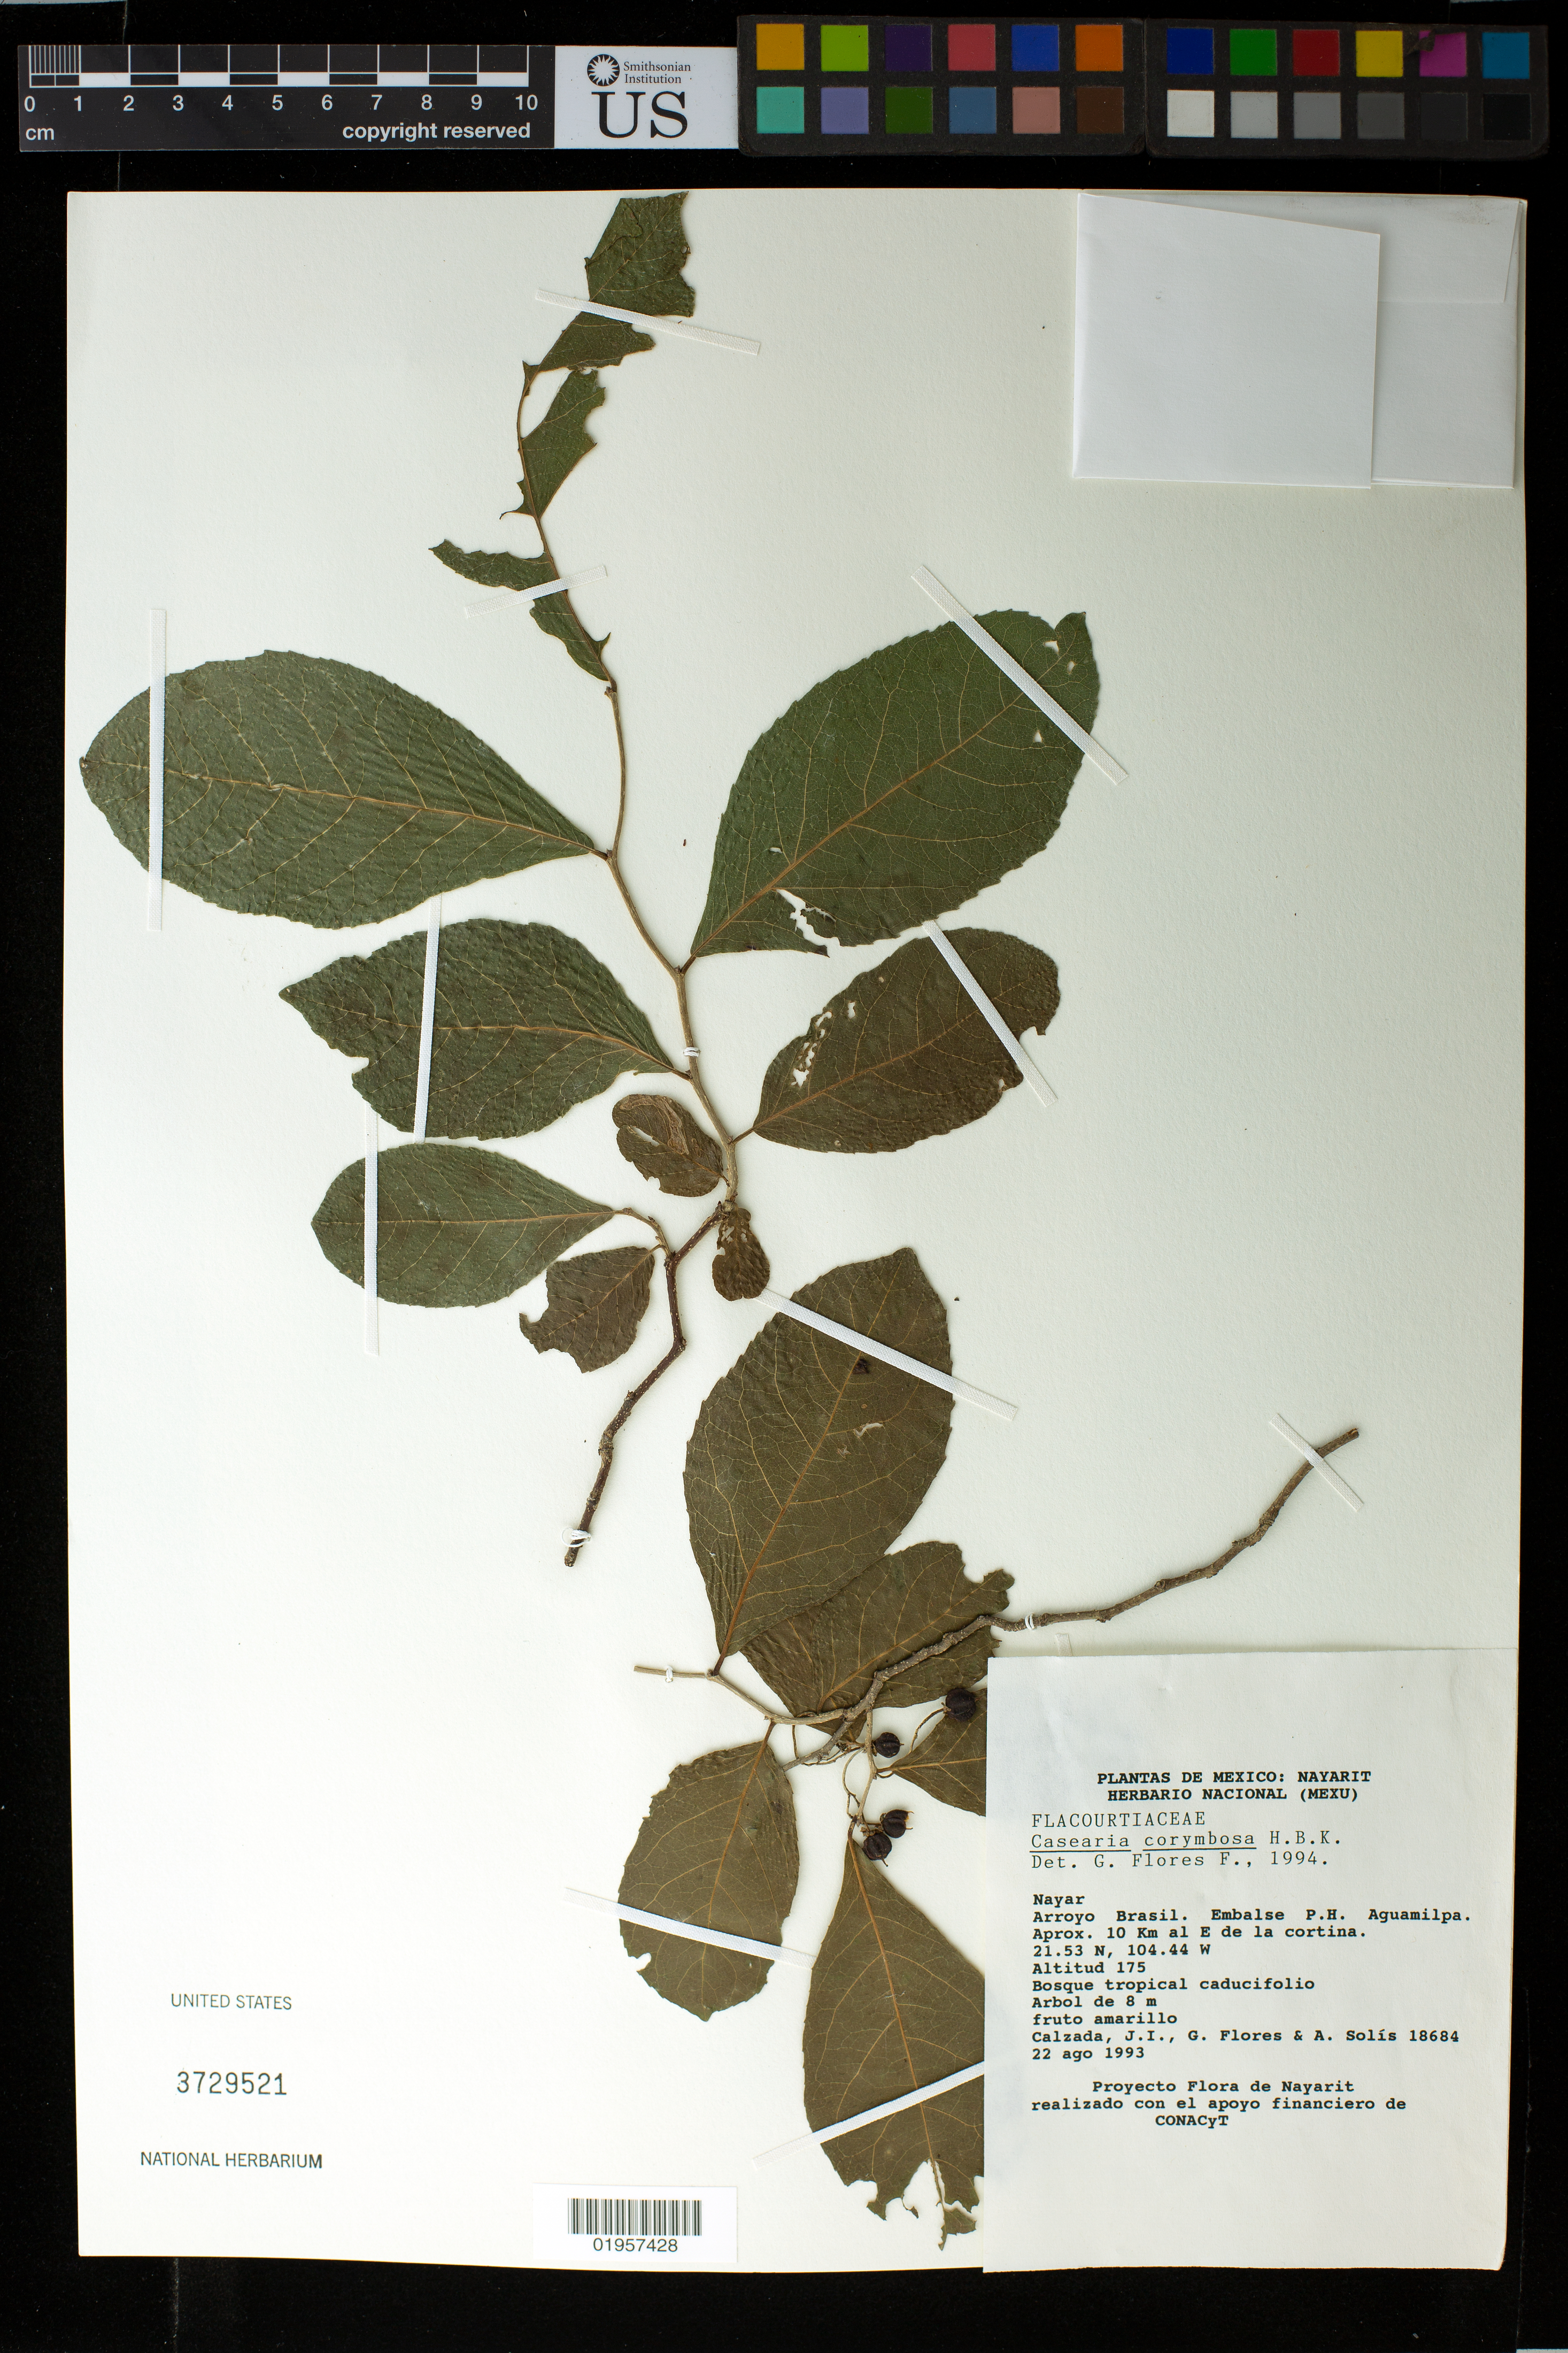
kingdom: Plantae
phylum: Tracheophyta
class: Magnoliopsida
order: Malpighiales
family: Salicaceae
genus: Casearia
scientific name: Casearia corymbosa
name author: Kunth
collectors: J. I. Calzada, G. Flores F. & A. Solis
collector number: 18684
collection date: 1993-08-22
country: Mexico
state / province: Nayarit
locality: Nayar. Aprox. 10 Km al E de la cortina.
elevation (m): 53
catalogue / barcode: US 3729521